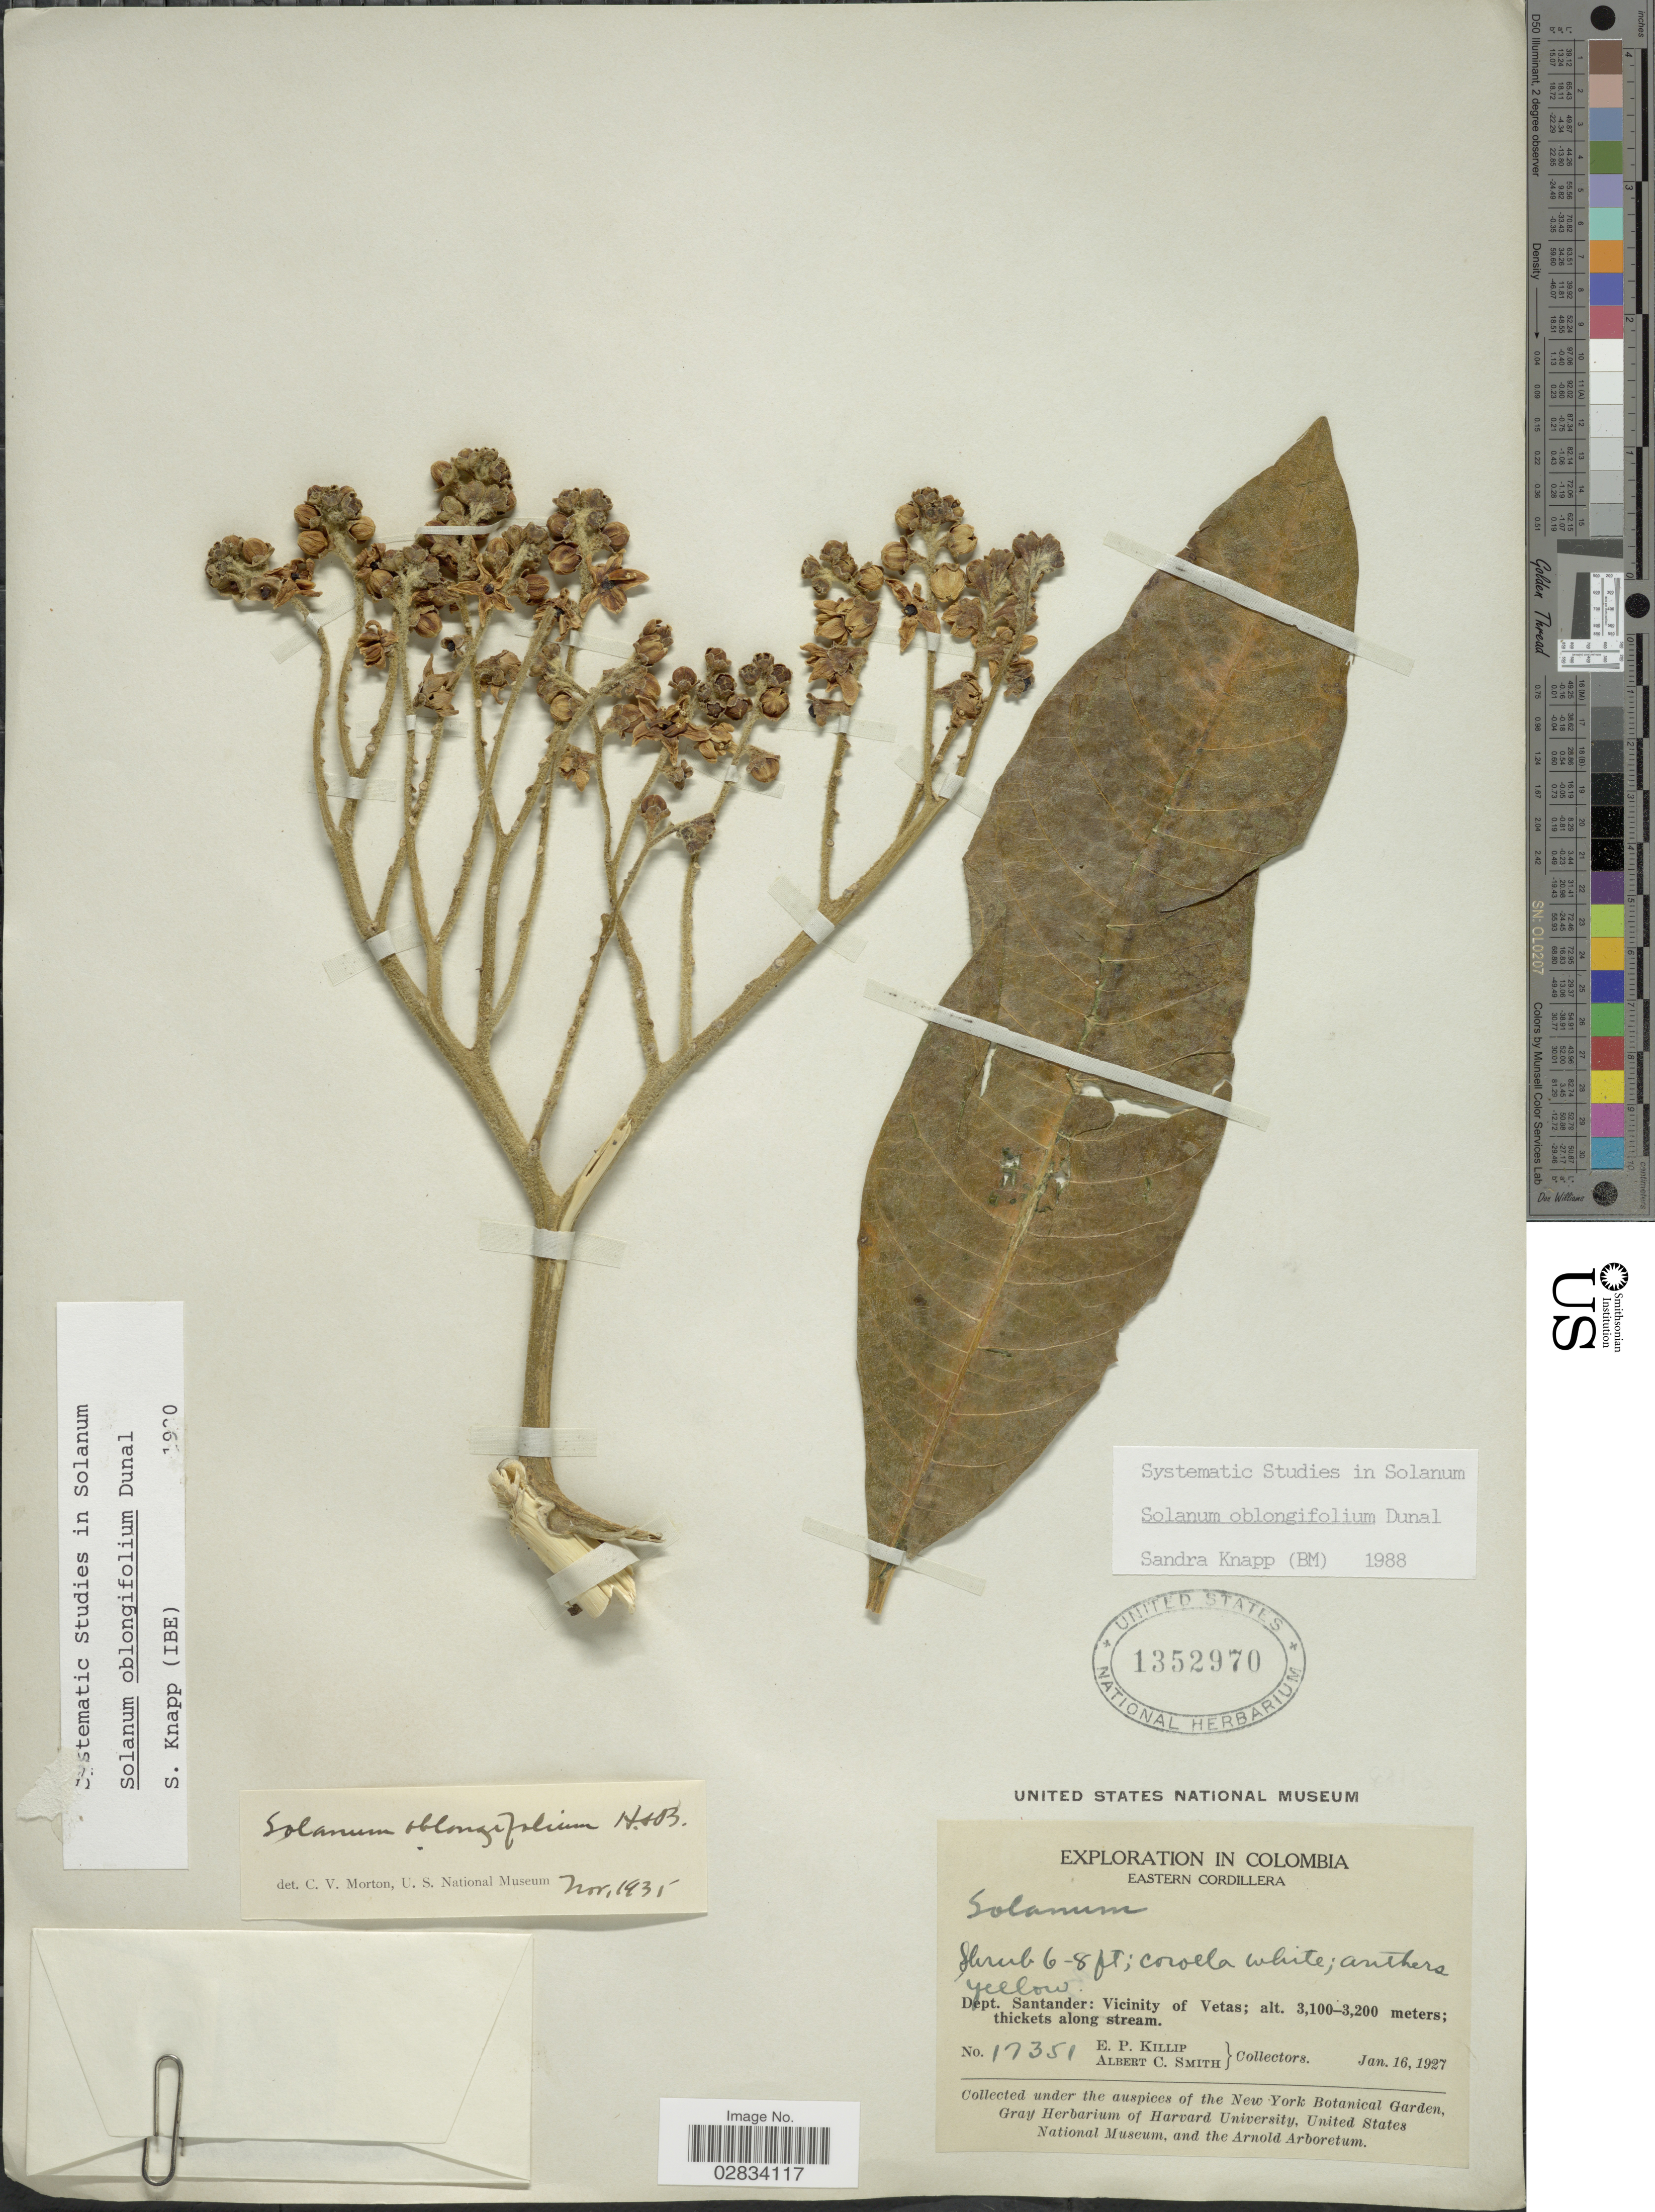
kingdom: Plantae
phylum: Tracheophyta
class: Magnoliopsida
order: Solanales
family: Solanaceae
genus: Solanum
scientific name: Solanum oblongifolium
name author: Duval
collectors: E. P. Killip & A. C. Smith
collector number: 17351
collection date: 1927-01-16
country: Colombia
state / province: Santander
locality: Eastern Cordillera, Dept. Santander, Vicinity of Vetas.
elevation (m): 3100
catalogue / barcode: US 1352970